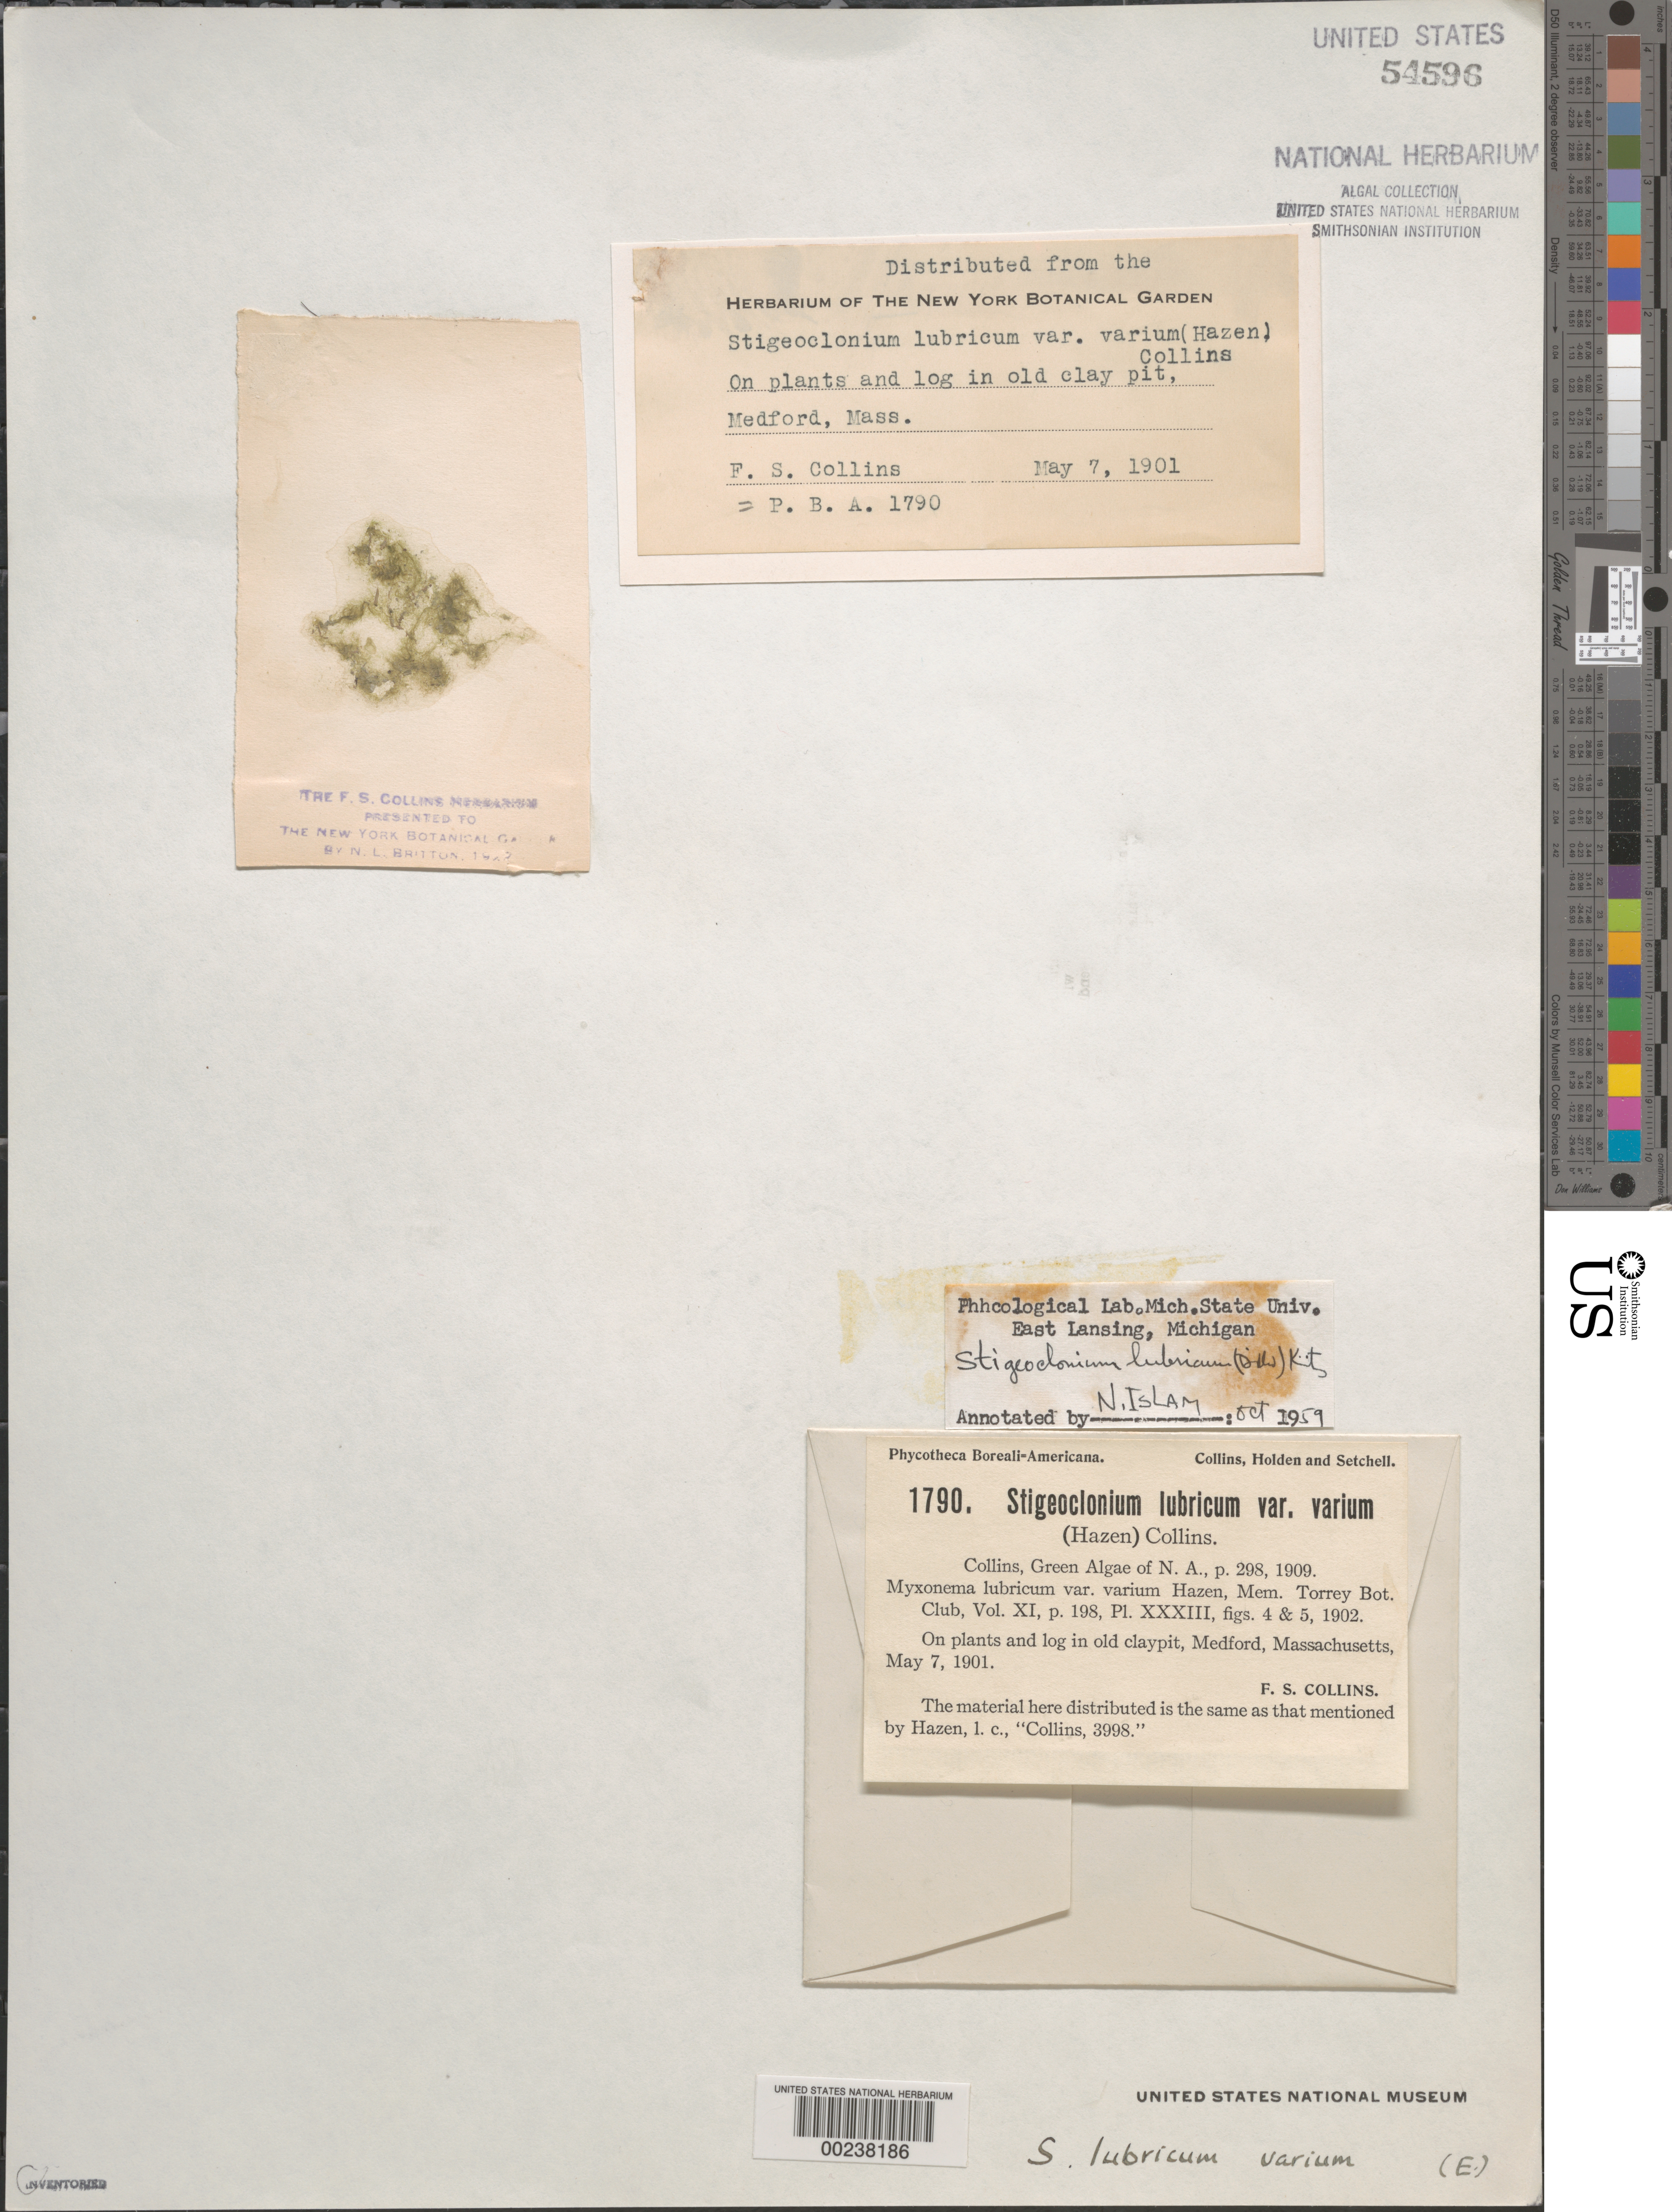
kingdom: Plantae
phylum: Chlorophyta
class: Chlorophyceae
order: Chaetophorales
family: Chaetophoraceae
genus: Stigeoclonium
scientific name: Stigeoclonium lubricum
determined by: Islam, N.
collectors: F. Collins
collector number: PB-A 1790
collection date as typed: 07 May 1901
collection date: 1901-05-07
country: United States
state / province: Massachusetts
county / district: Middlesex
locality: Medford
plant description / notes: Collins, Holden & Setchell, Phycotheca Boreali-Americana, as Stigeoclonium varium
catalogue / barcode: US 54596